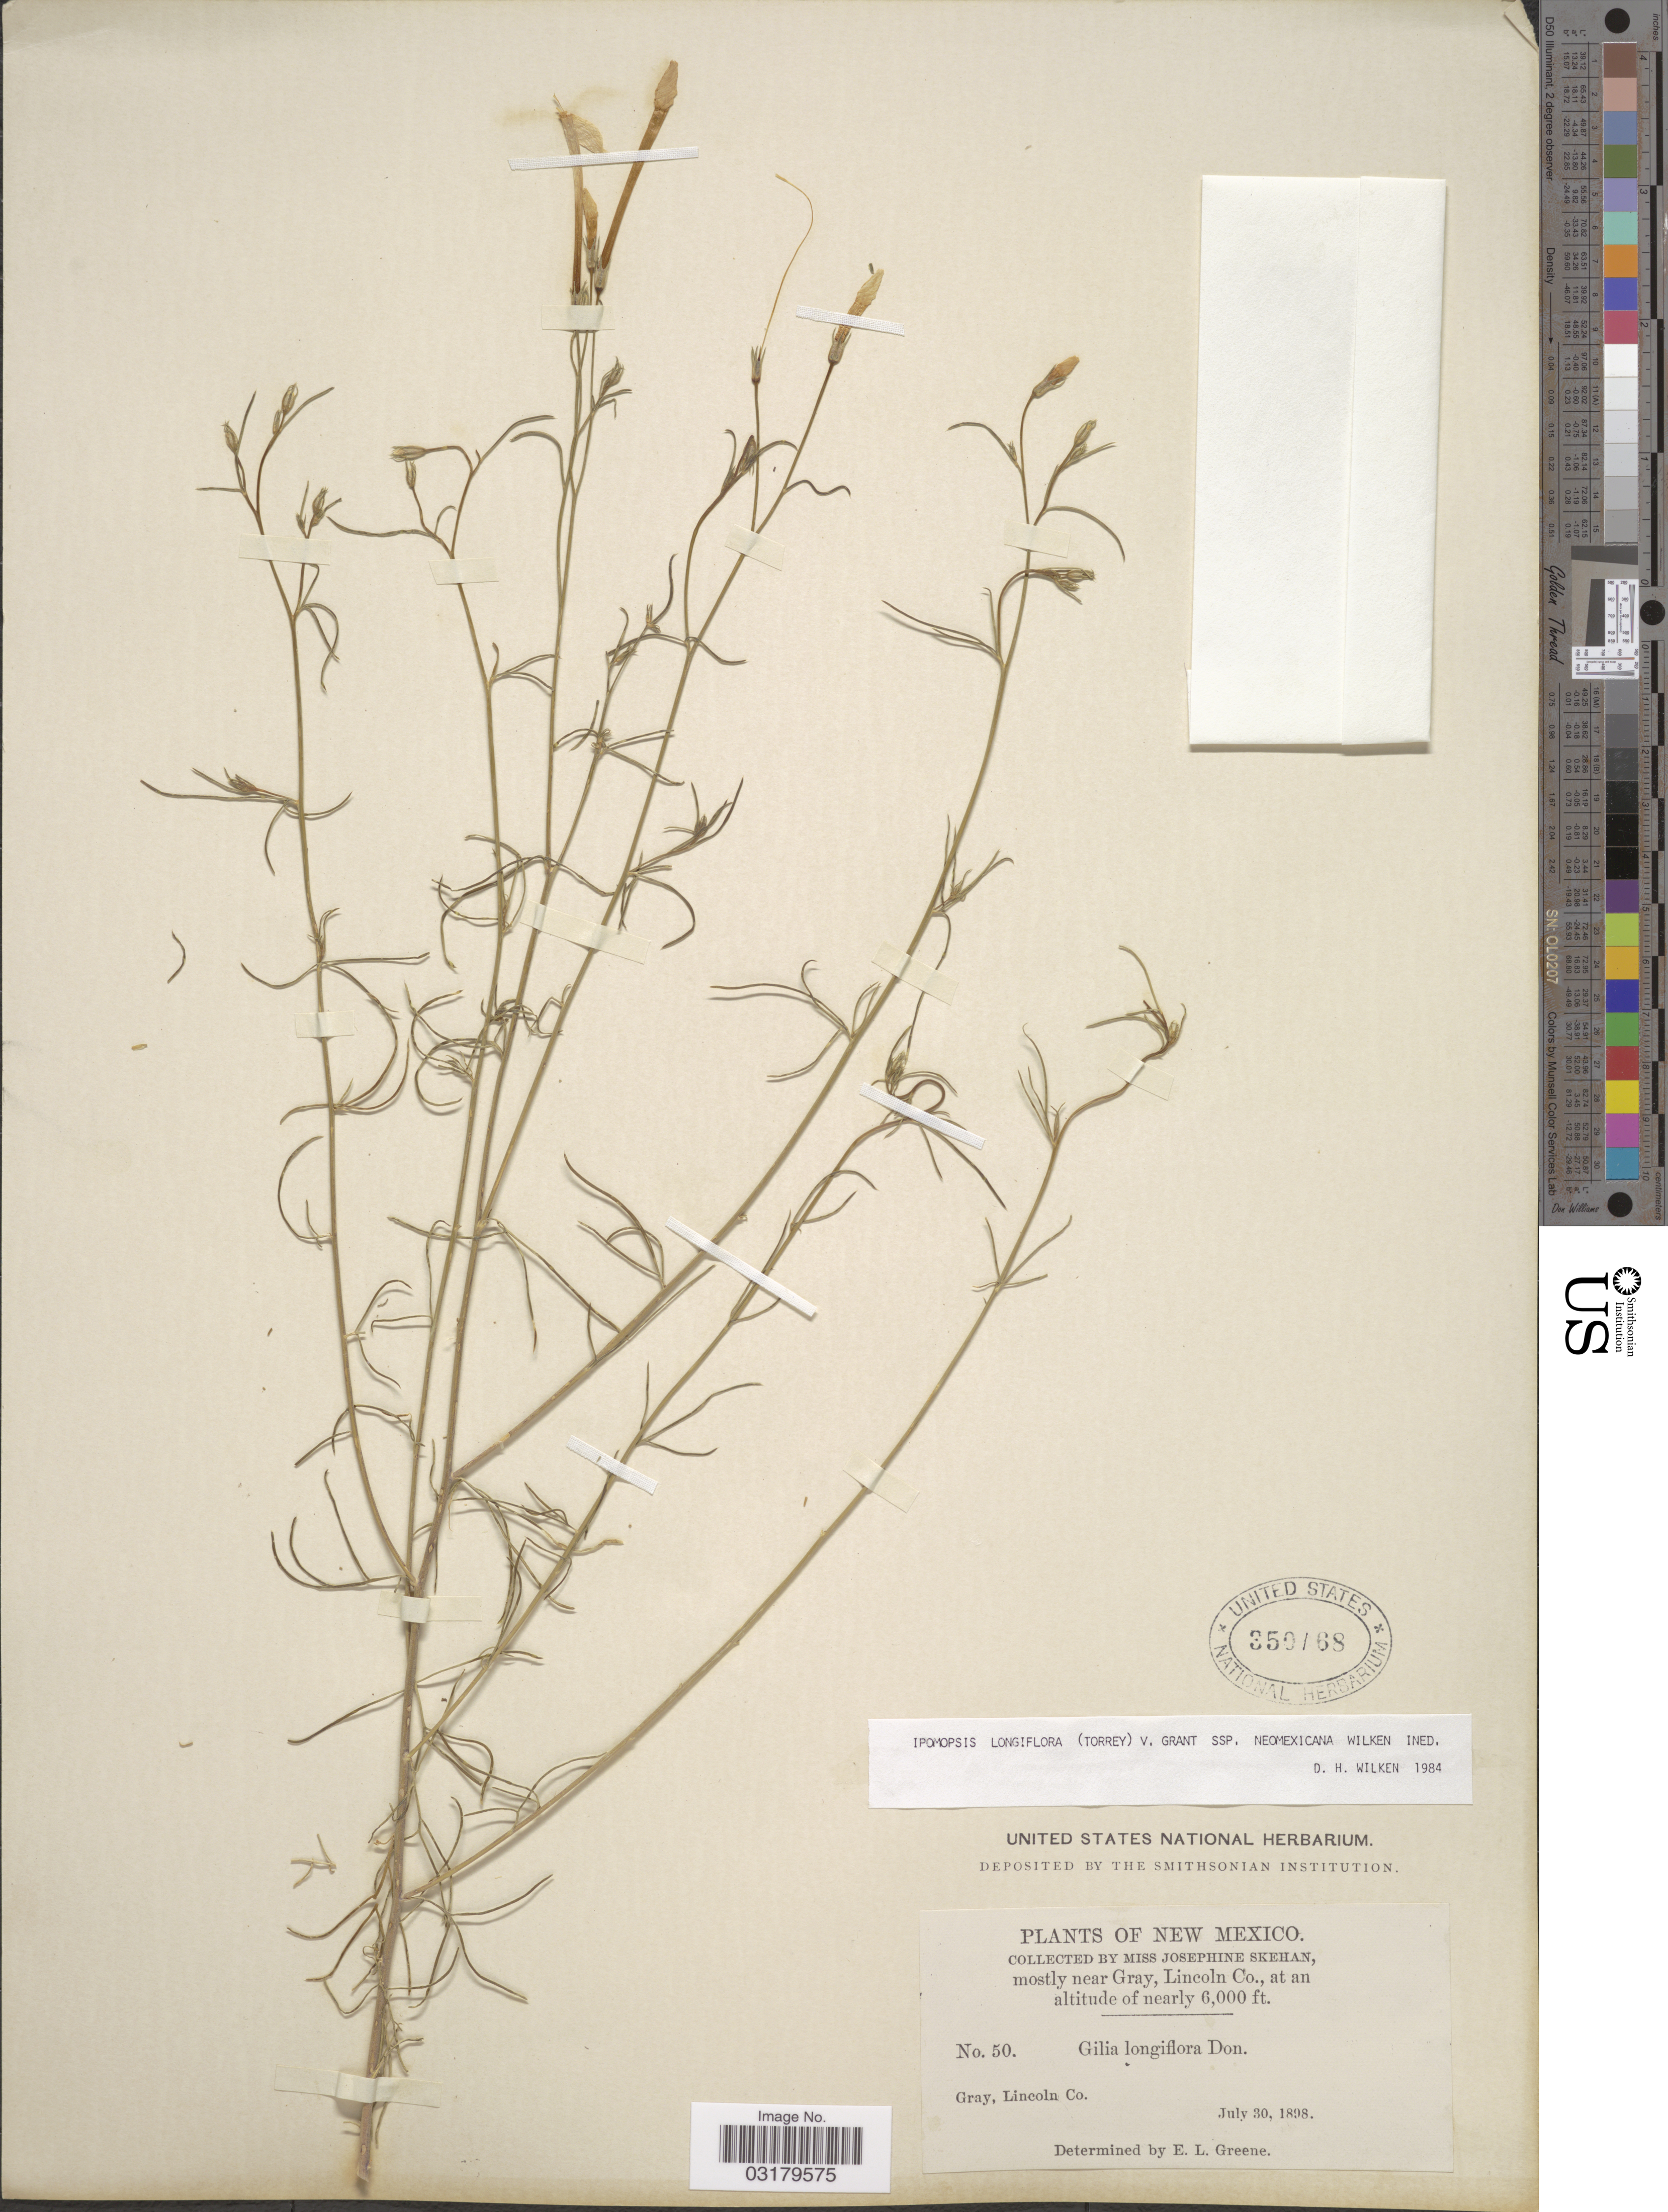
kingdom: Plantae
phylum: Tracheophyta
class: Magnoliopsida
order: Ericales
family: Polemoniaceae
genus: Ipomopsis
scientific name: Ipomopsis longiflora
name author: (Torr.) V.E. Grant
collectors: J. Skehan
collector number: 50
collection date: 1898-07-30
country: United States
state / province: New Mexico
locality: Mostly near Gray, Lincoln Co. Gray.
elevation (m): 1829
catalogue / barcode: US 350168